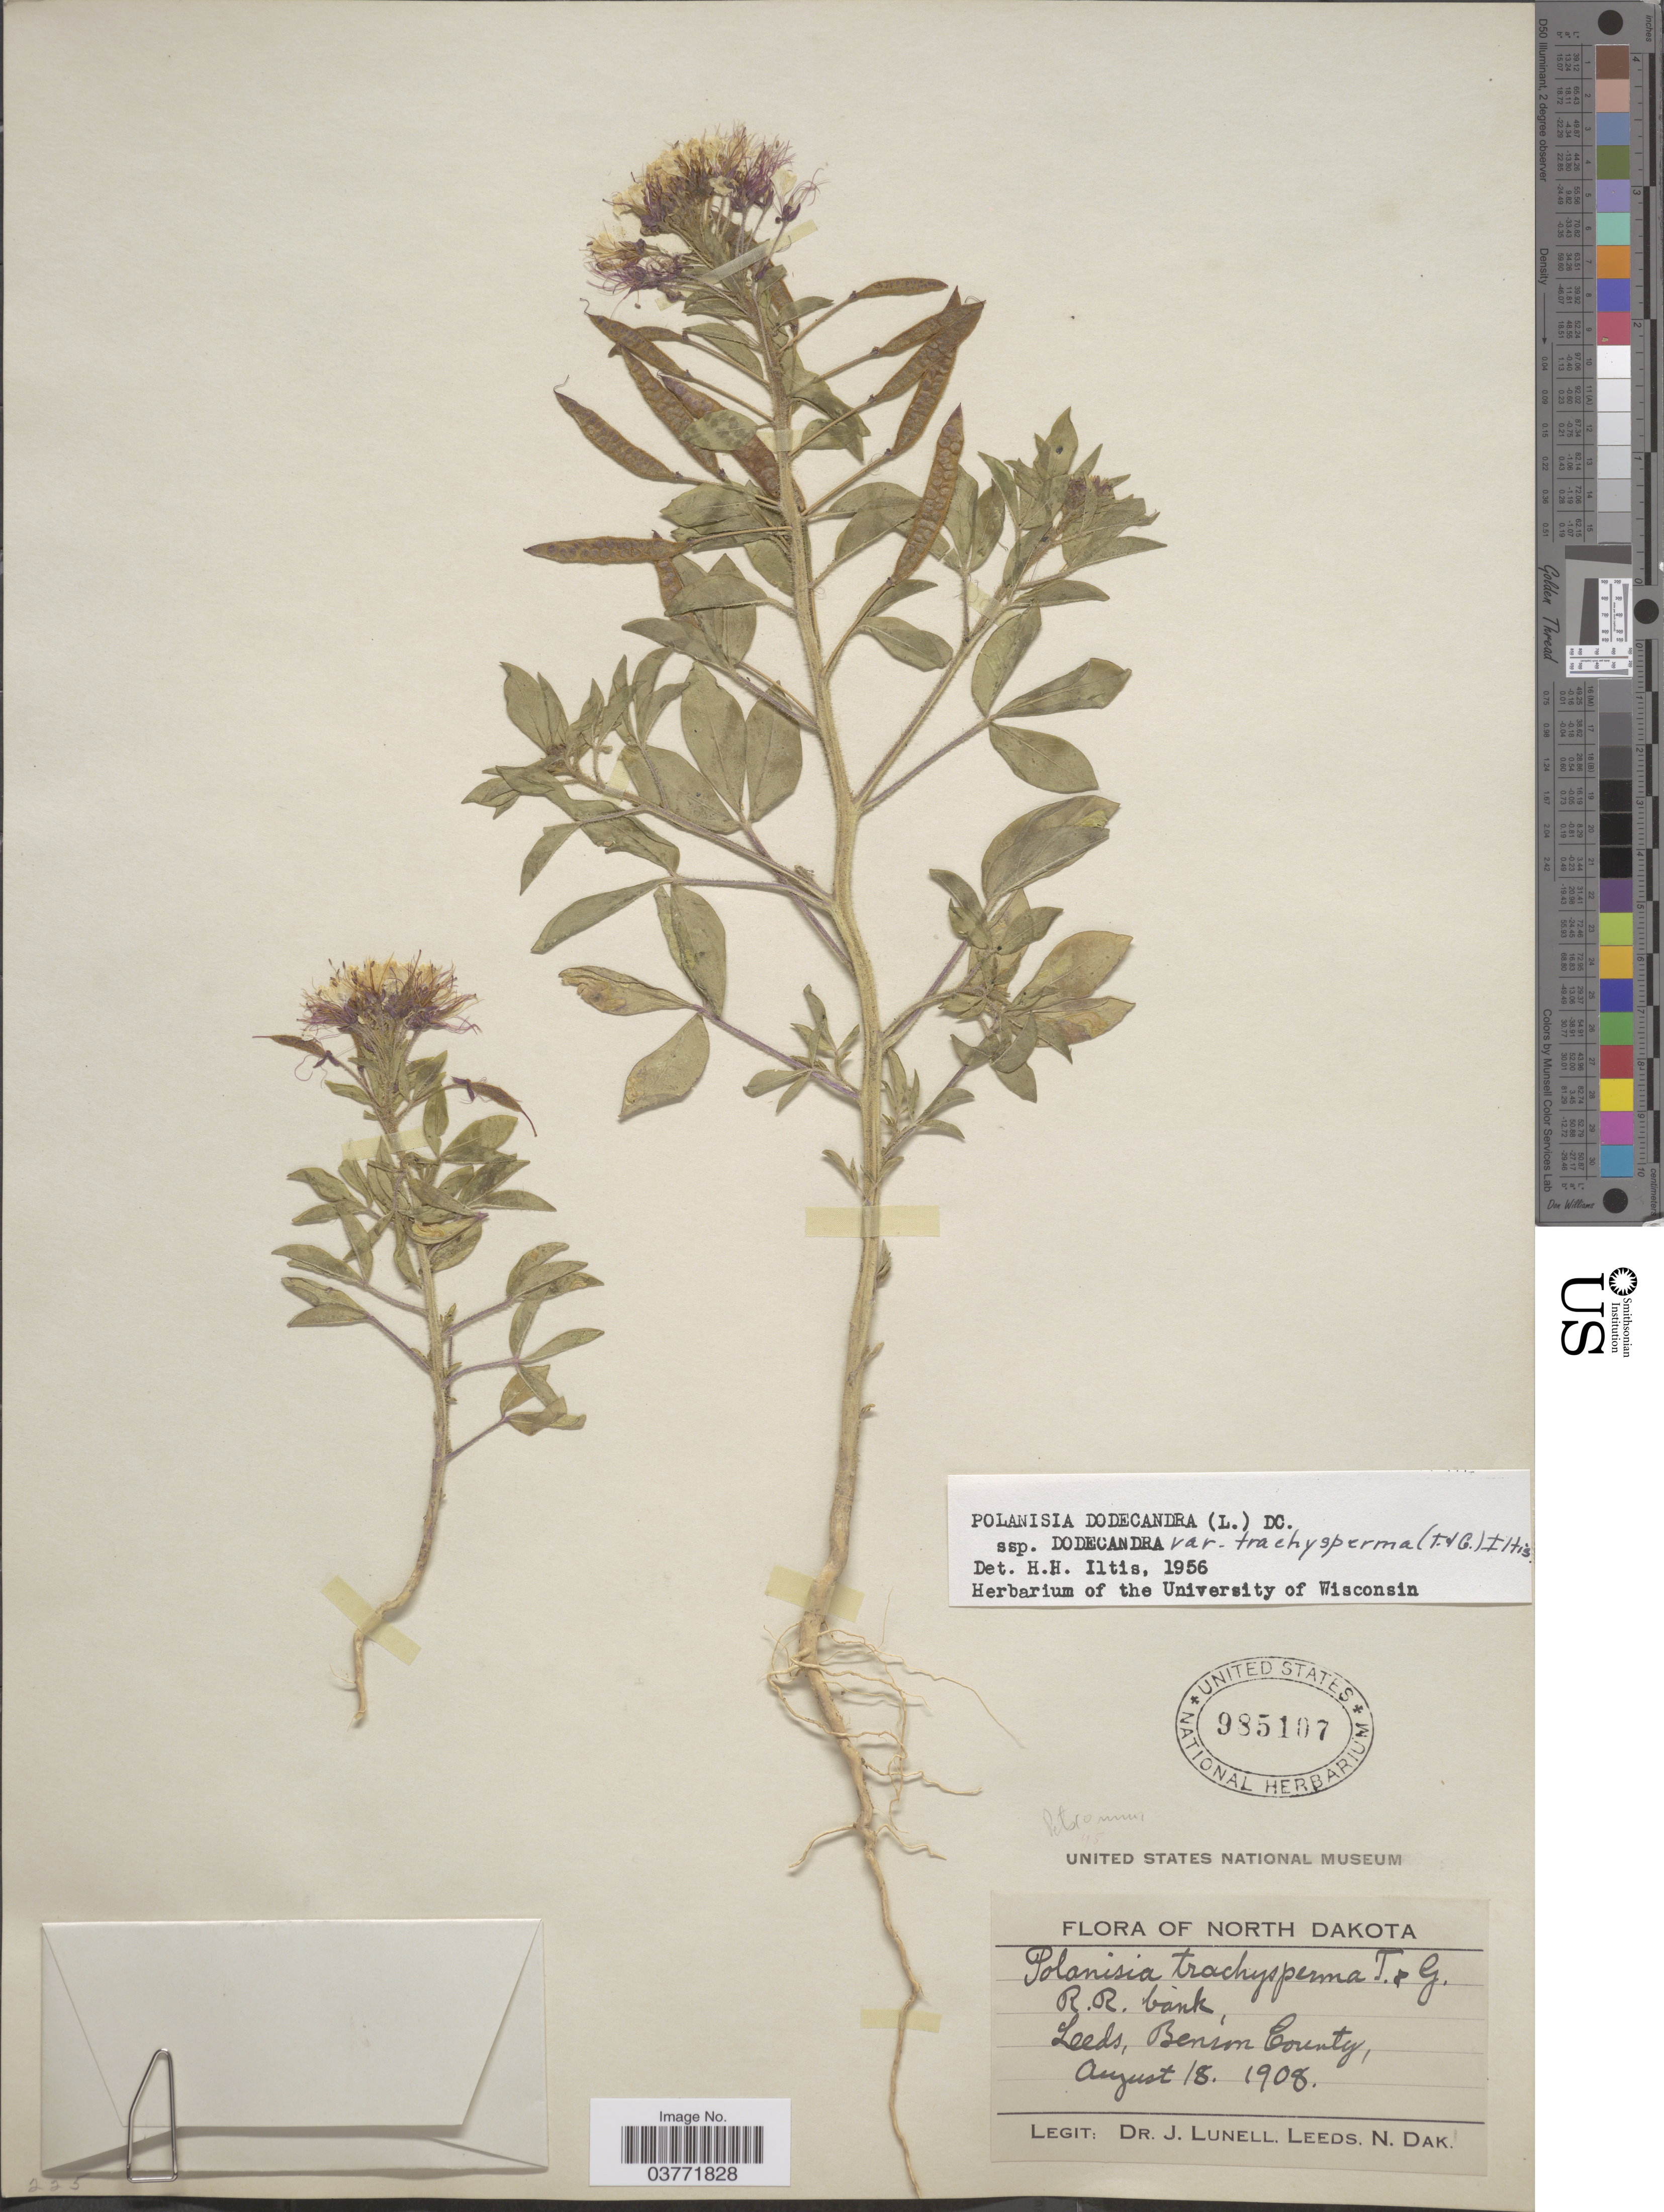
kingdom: Plantae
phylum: Tracheophyta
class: Magnoliopsida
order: Brassicales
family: Cleomaceae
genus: Polanisia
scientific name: Polanisia trachysperma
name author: Torr. & A. Gray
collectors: J. Lunell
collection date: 1908-08-18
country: United States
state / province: North Dakota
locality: R. R. bank, Leeds, Benson County.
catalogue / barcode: US 985107